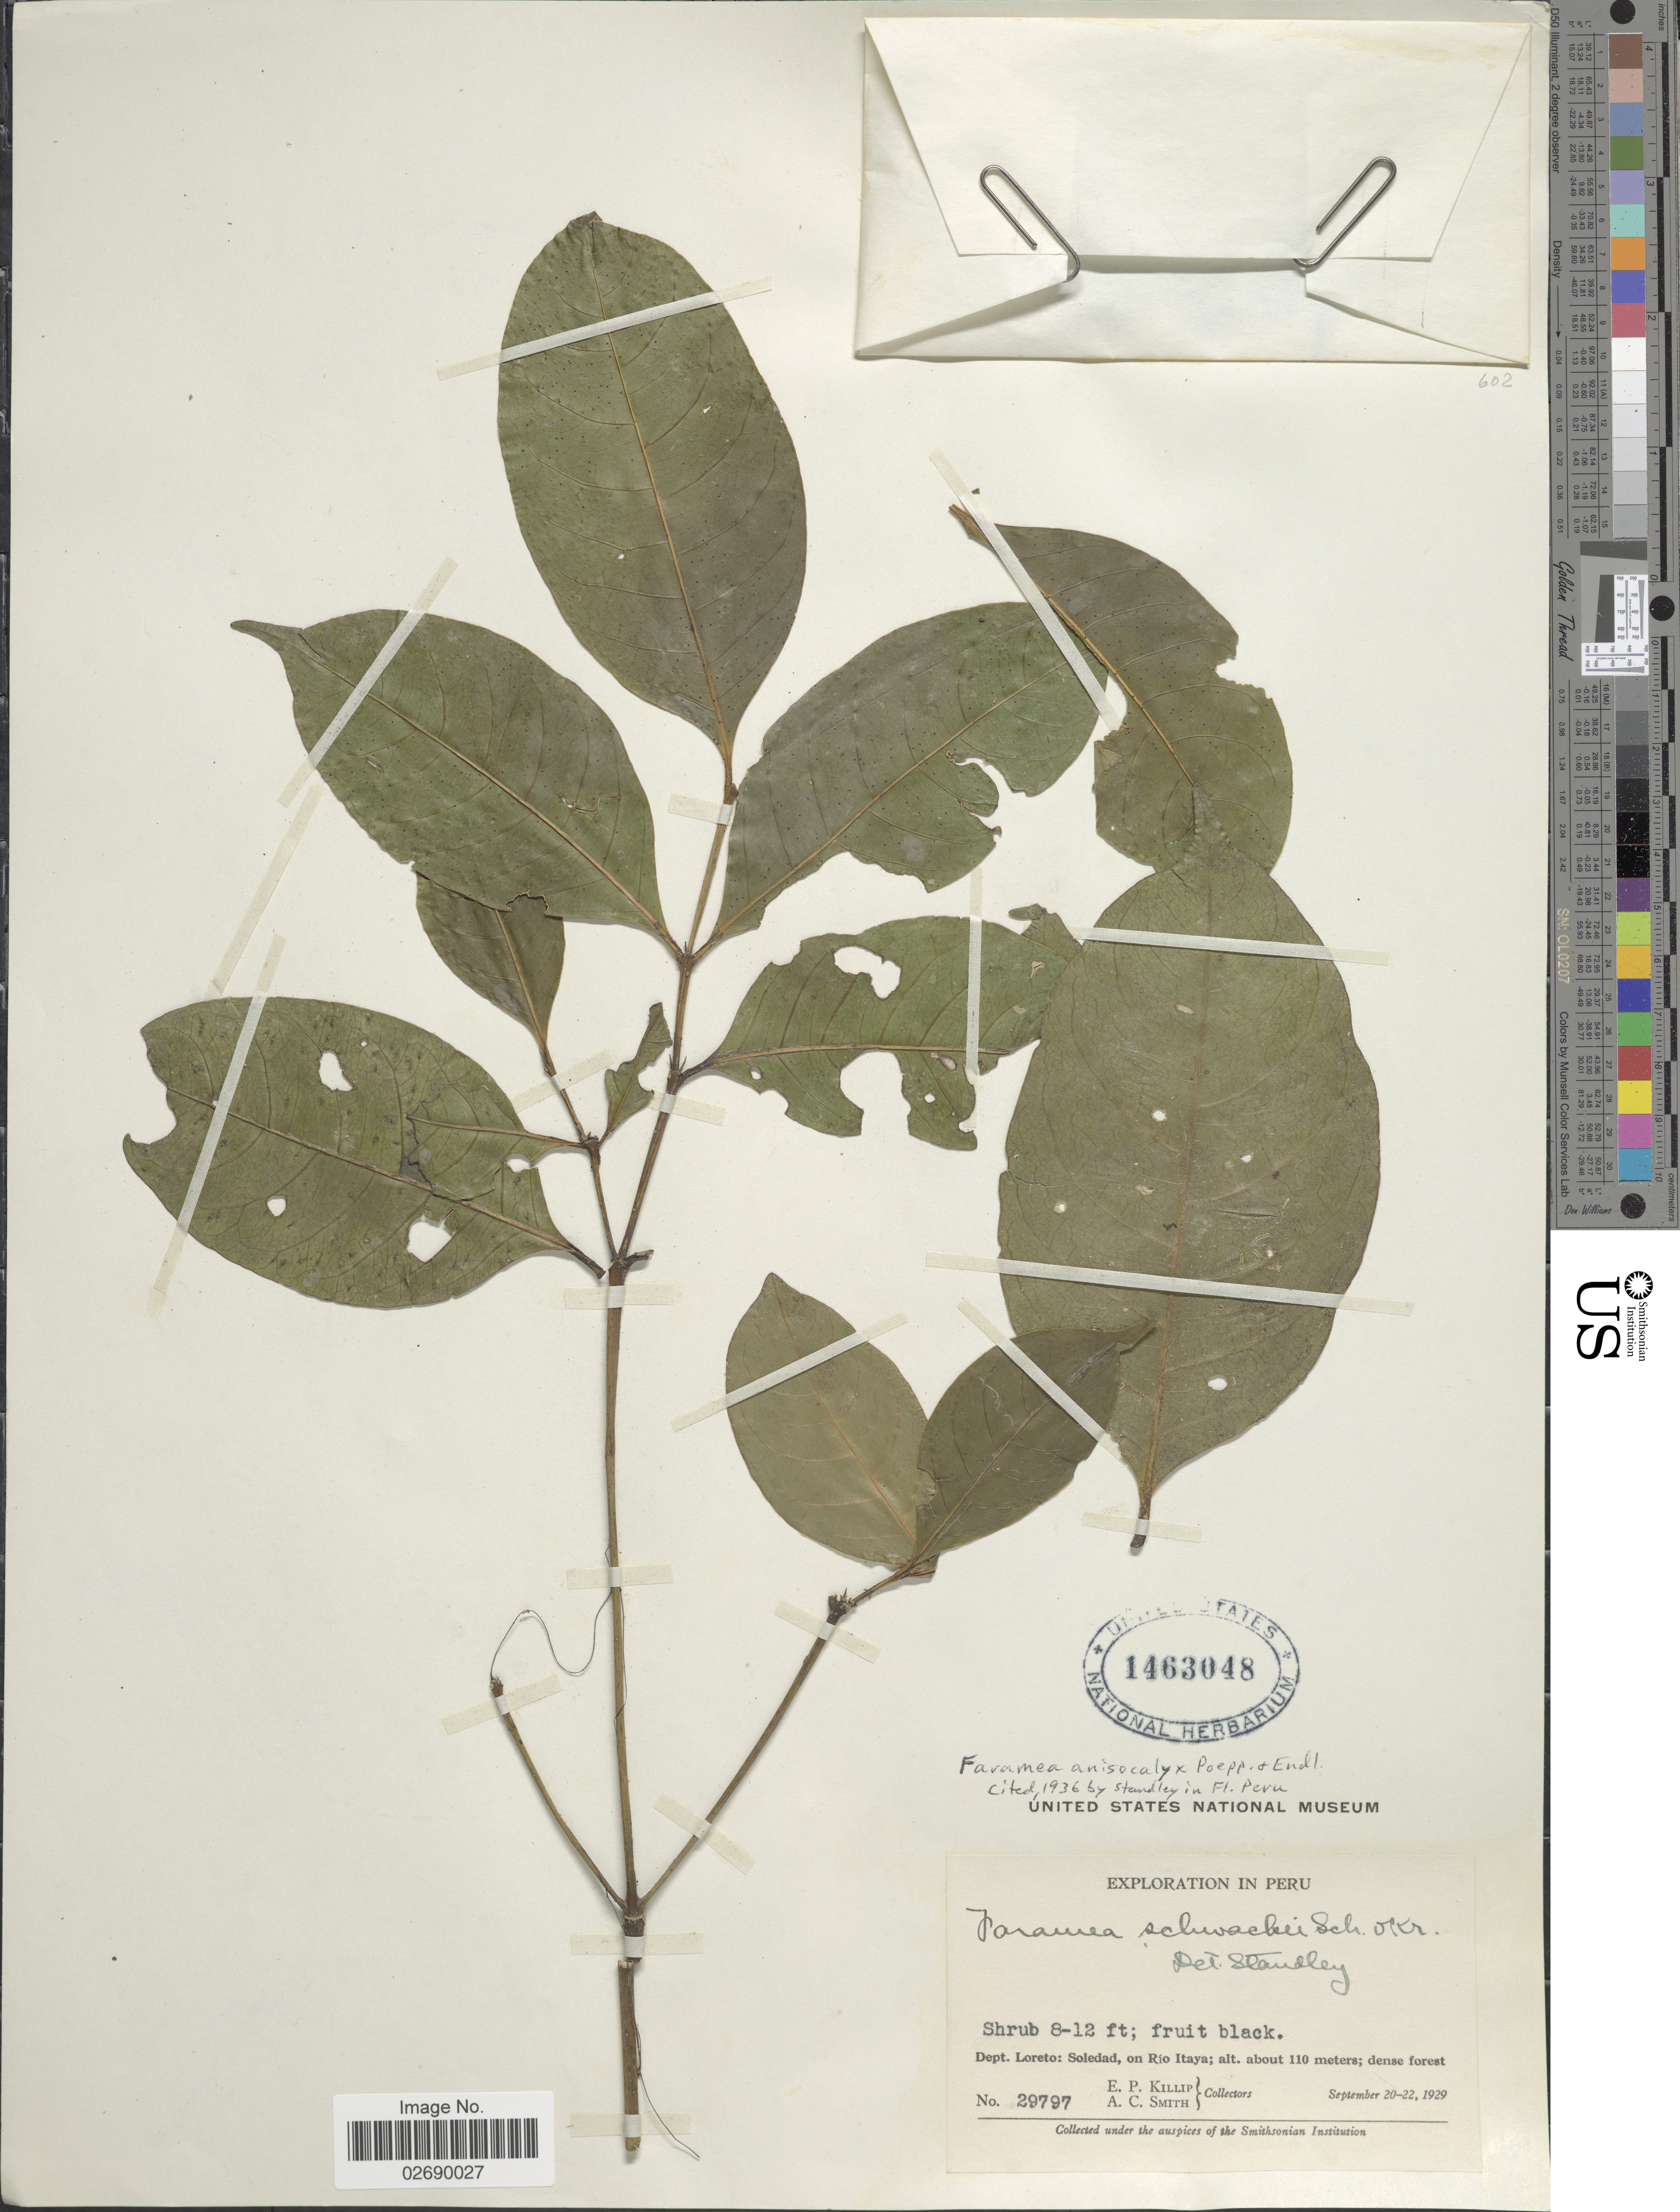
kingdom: Plantae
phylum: Tracheophyta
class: Magnoliopsida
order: Gentianales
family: Rubiaceae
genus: Faramea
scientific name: Faramea anisocalyx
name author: Poepp. & Endl.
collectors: E. P. Killip & A. C. Smith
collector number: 29797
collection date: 1929-09-20/1929-09-22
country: Peru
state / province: Loreto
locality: Soledad, on Rio Itaya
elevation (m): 110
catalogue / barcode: US 1463048